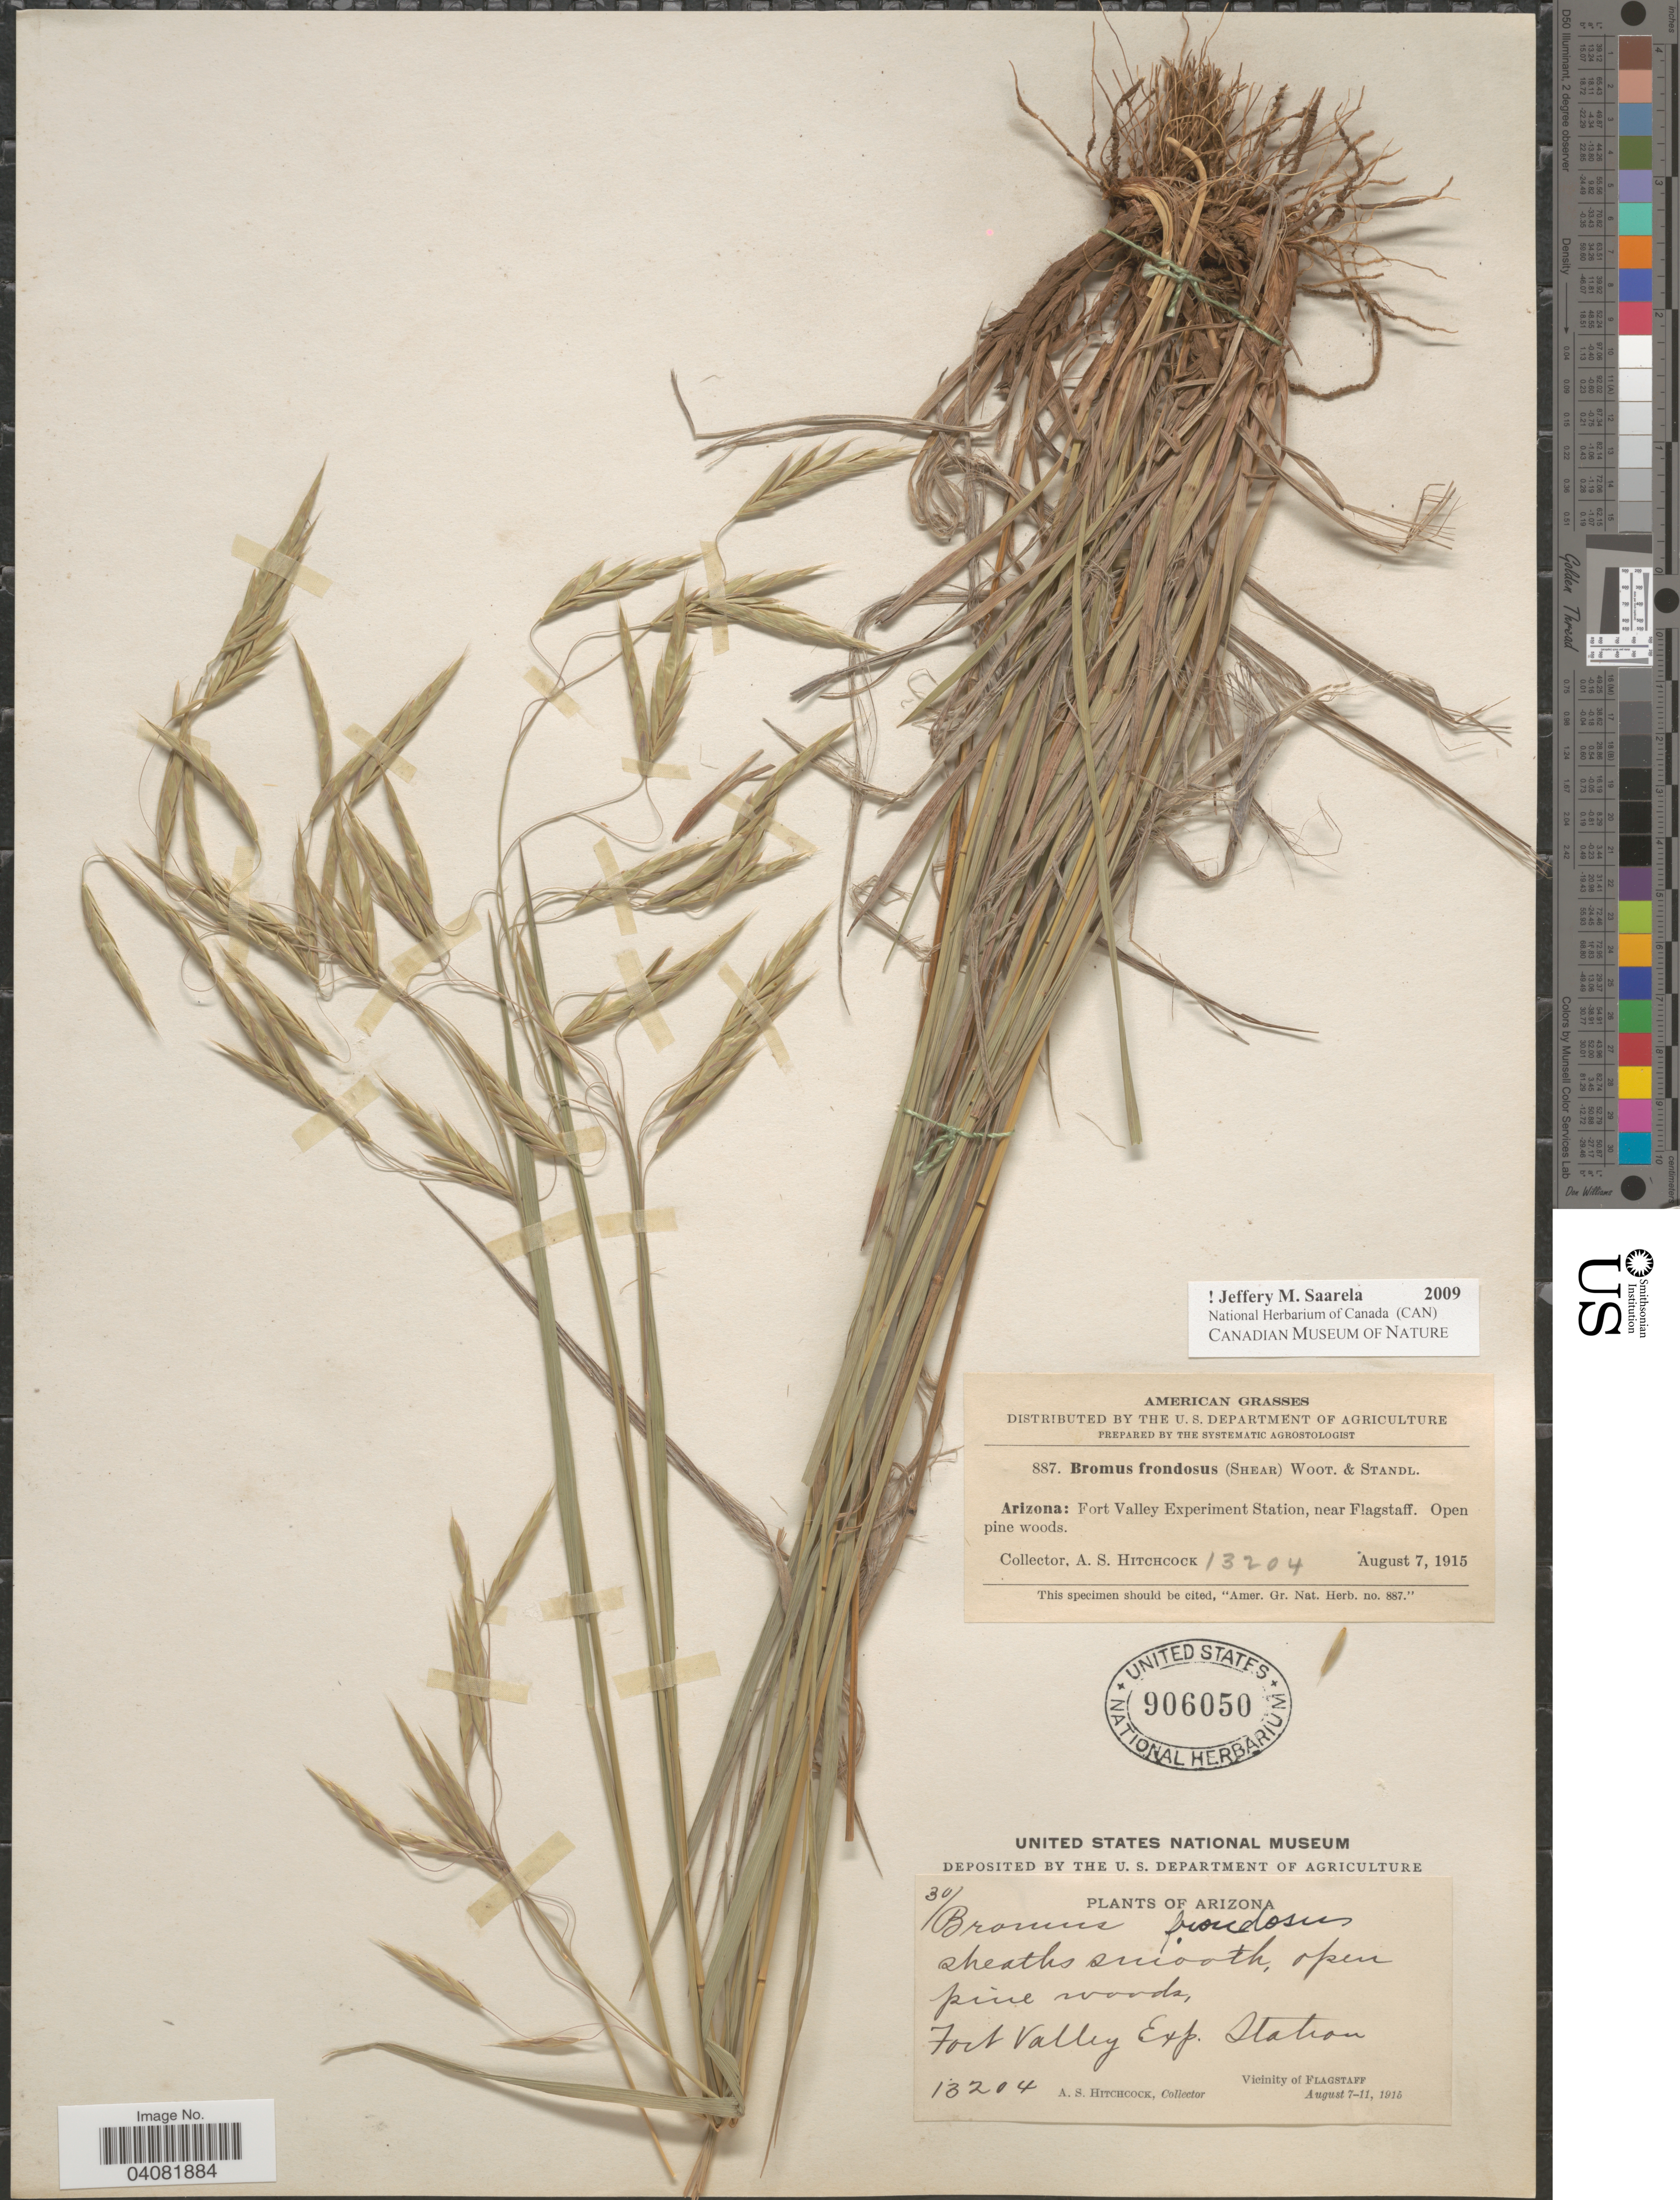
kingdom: Plantae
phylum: Tracheophyta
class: Liliopsida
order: Poales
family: Poaceae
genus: Bromus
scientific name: Bromus frondosus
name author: (Shear) Wooton & Standl.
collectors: A. S. Hitchcock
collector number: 13204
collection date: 1915-08-07/1915-08-11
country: United States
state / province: Arizona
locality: Fort Valley Experiment Station, near Flagstaff. Open pine woods. Vicinity of Flagstaff.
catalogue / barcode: US 906050